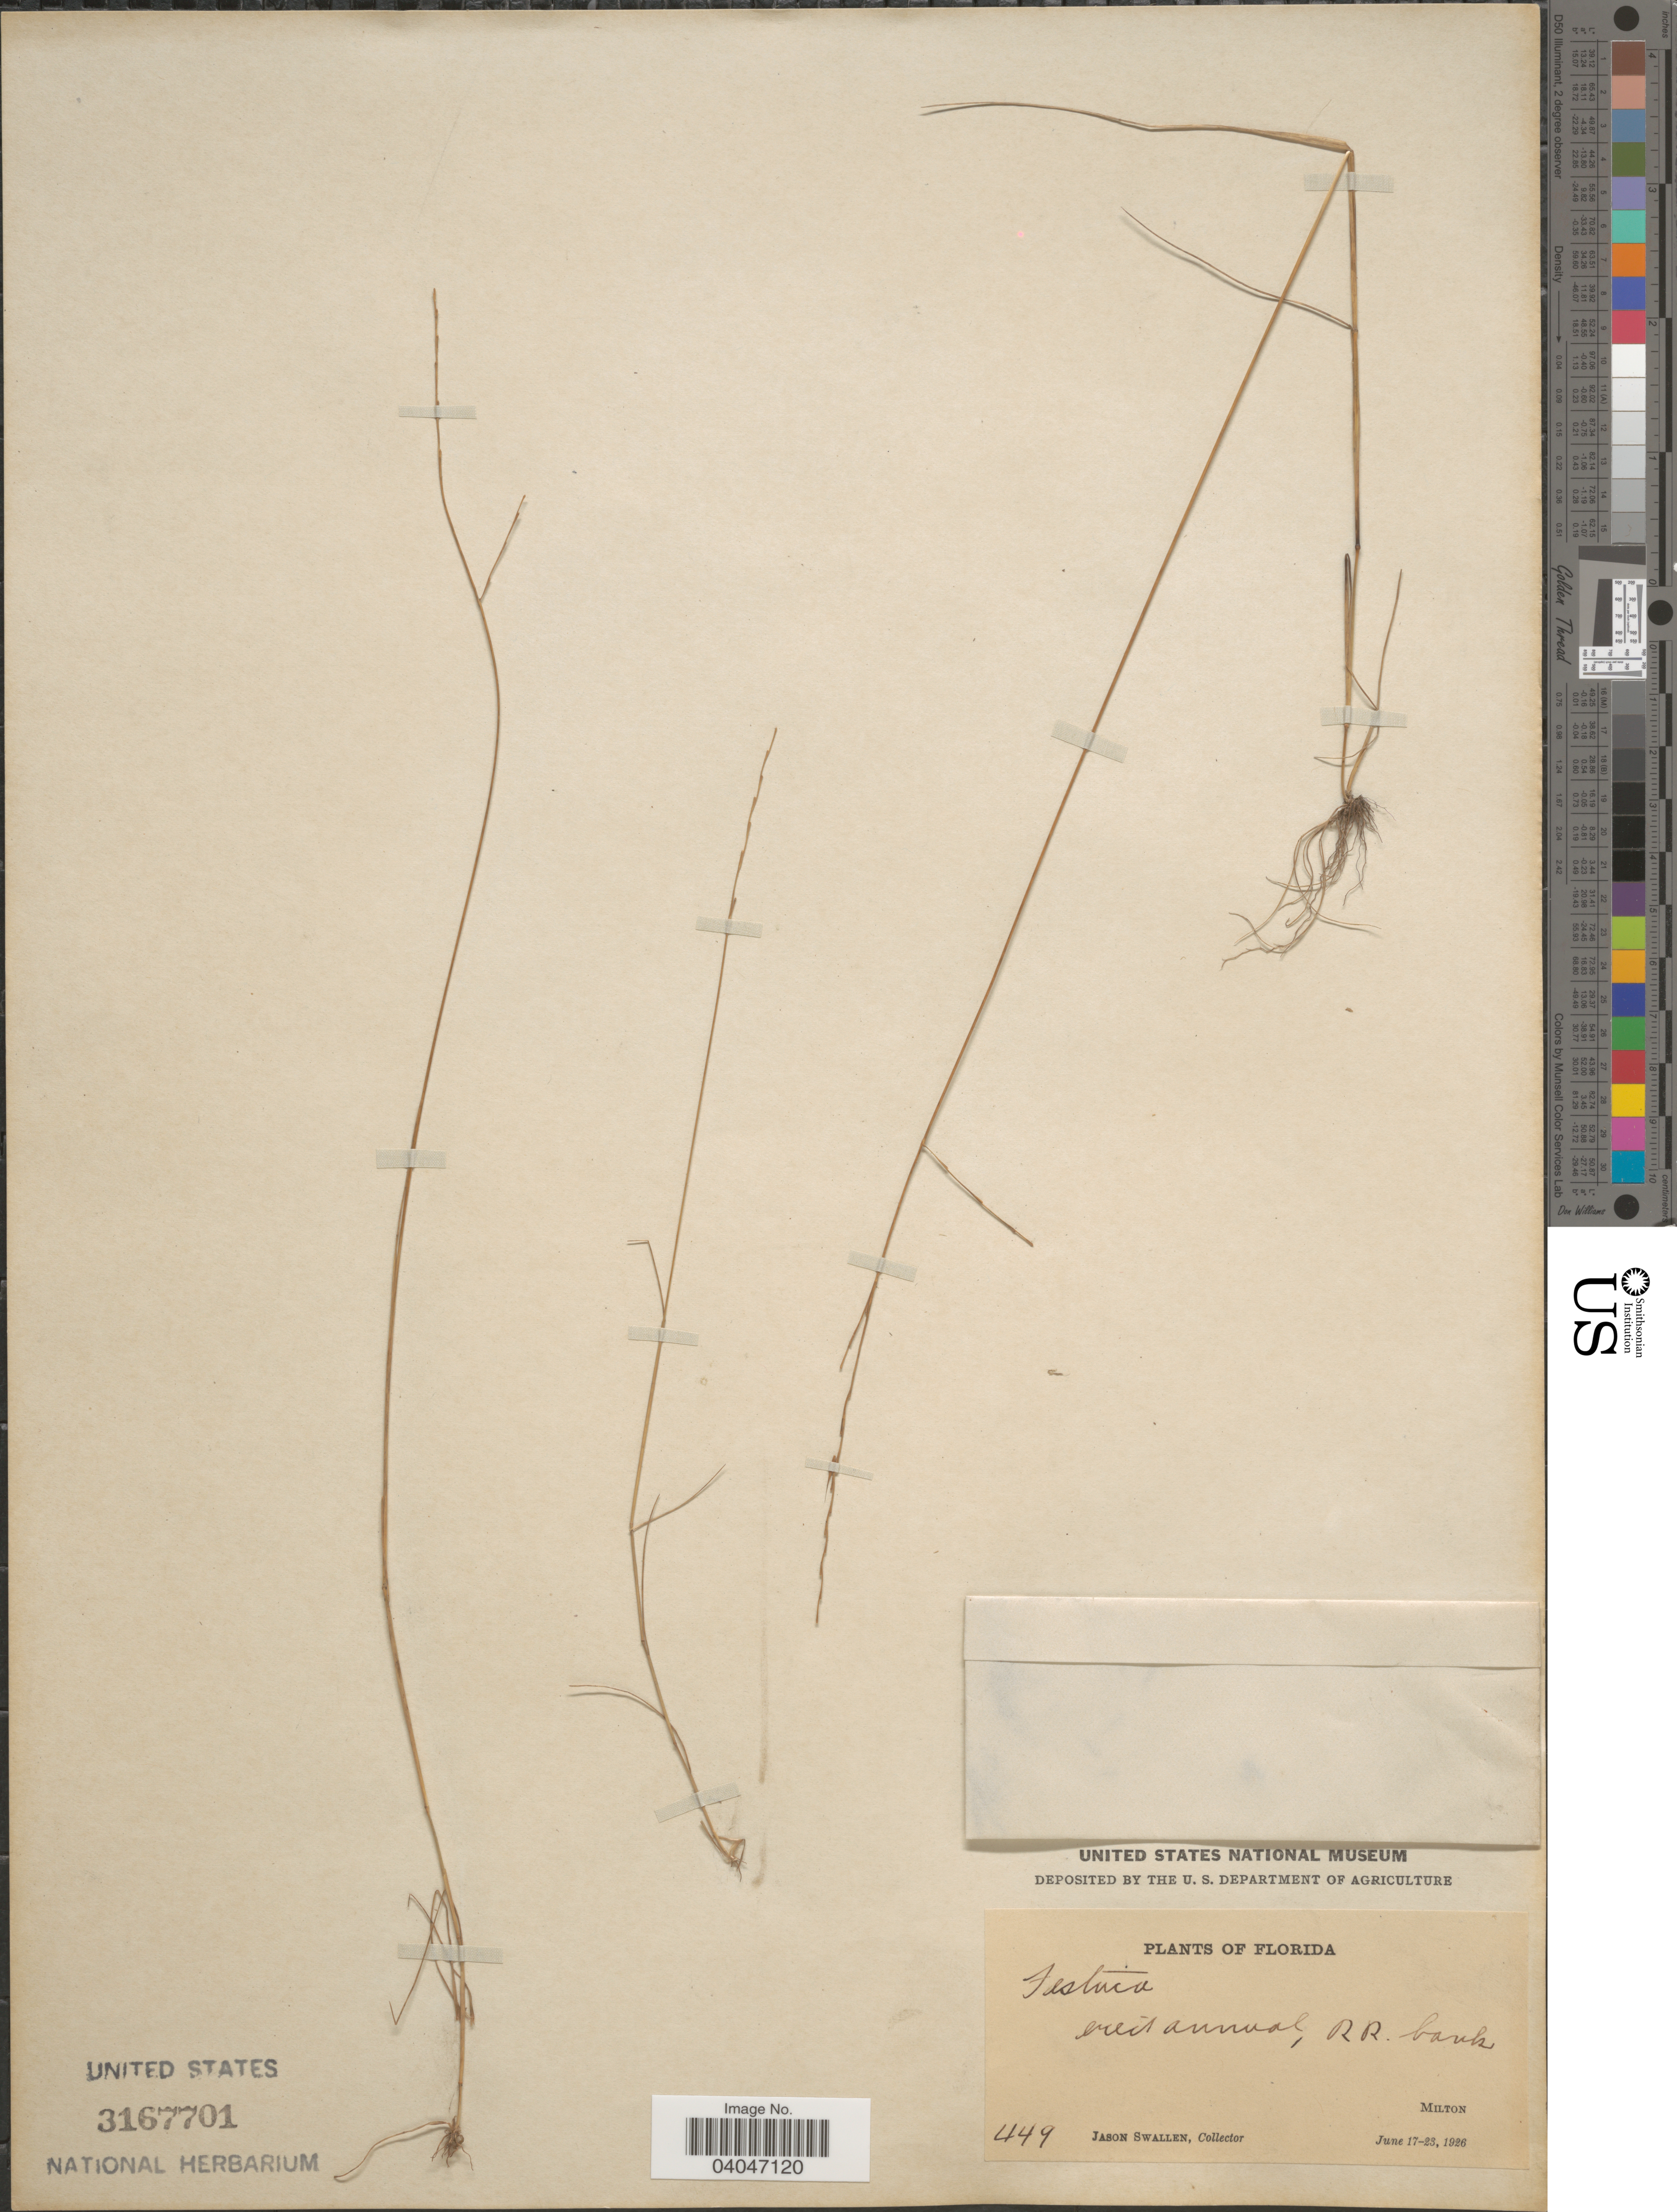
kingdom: Plantae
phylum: Tracheophyta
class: Liliopsida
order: Poales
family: Poaceae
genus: Festuca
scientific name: Festuca sp.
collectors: J. R. Swallen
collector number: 449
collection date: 1926-06-17/1926-06-23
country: United States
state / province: Florida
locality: Rr. bank. Milton.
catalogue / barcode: US 3167701